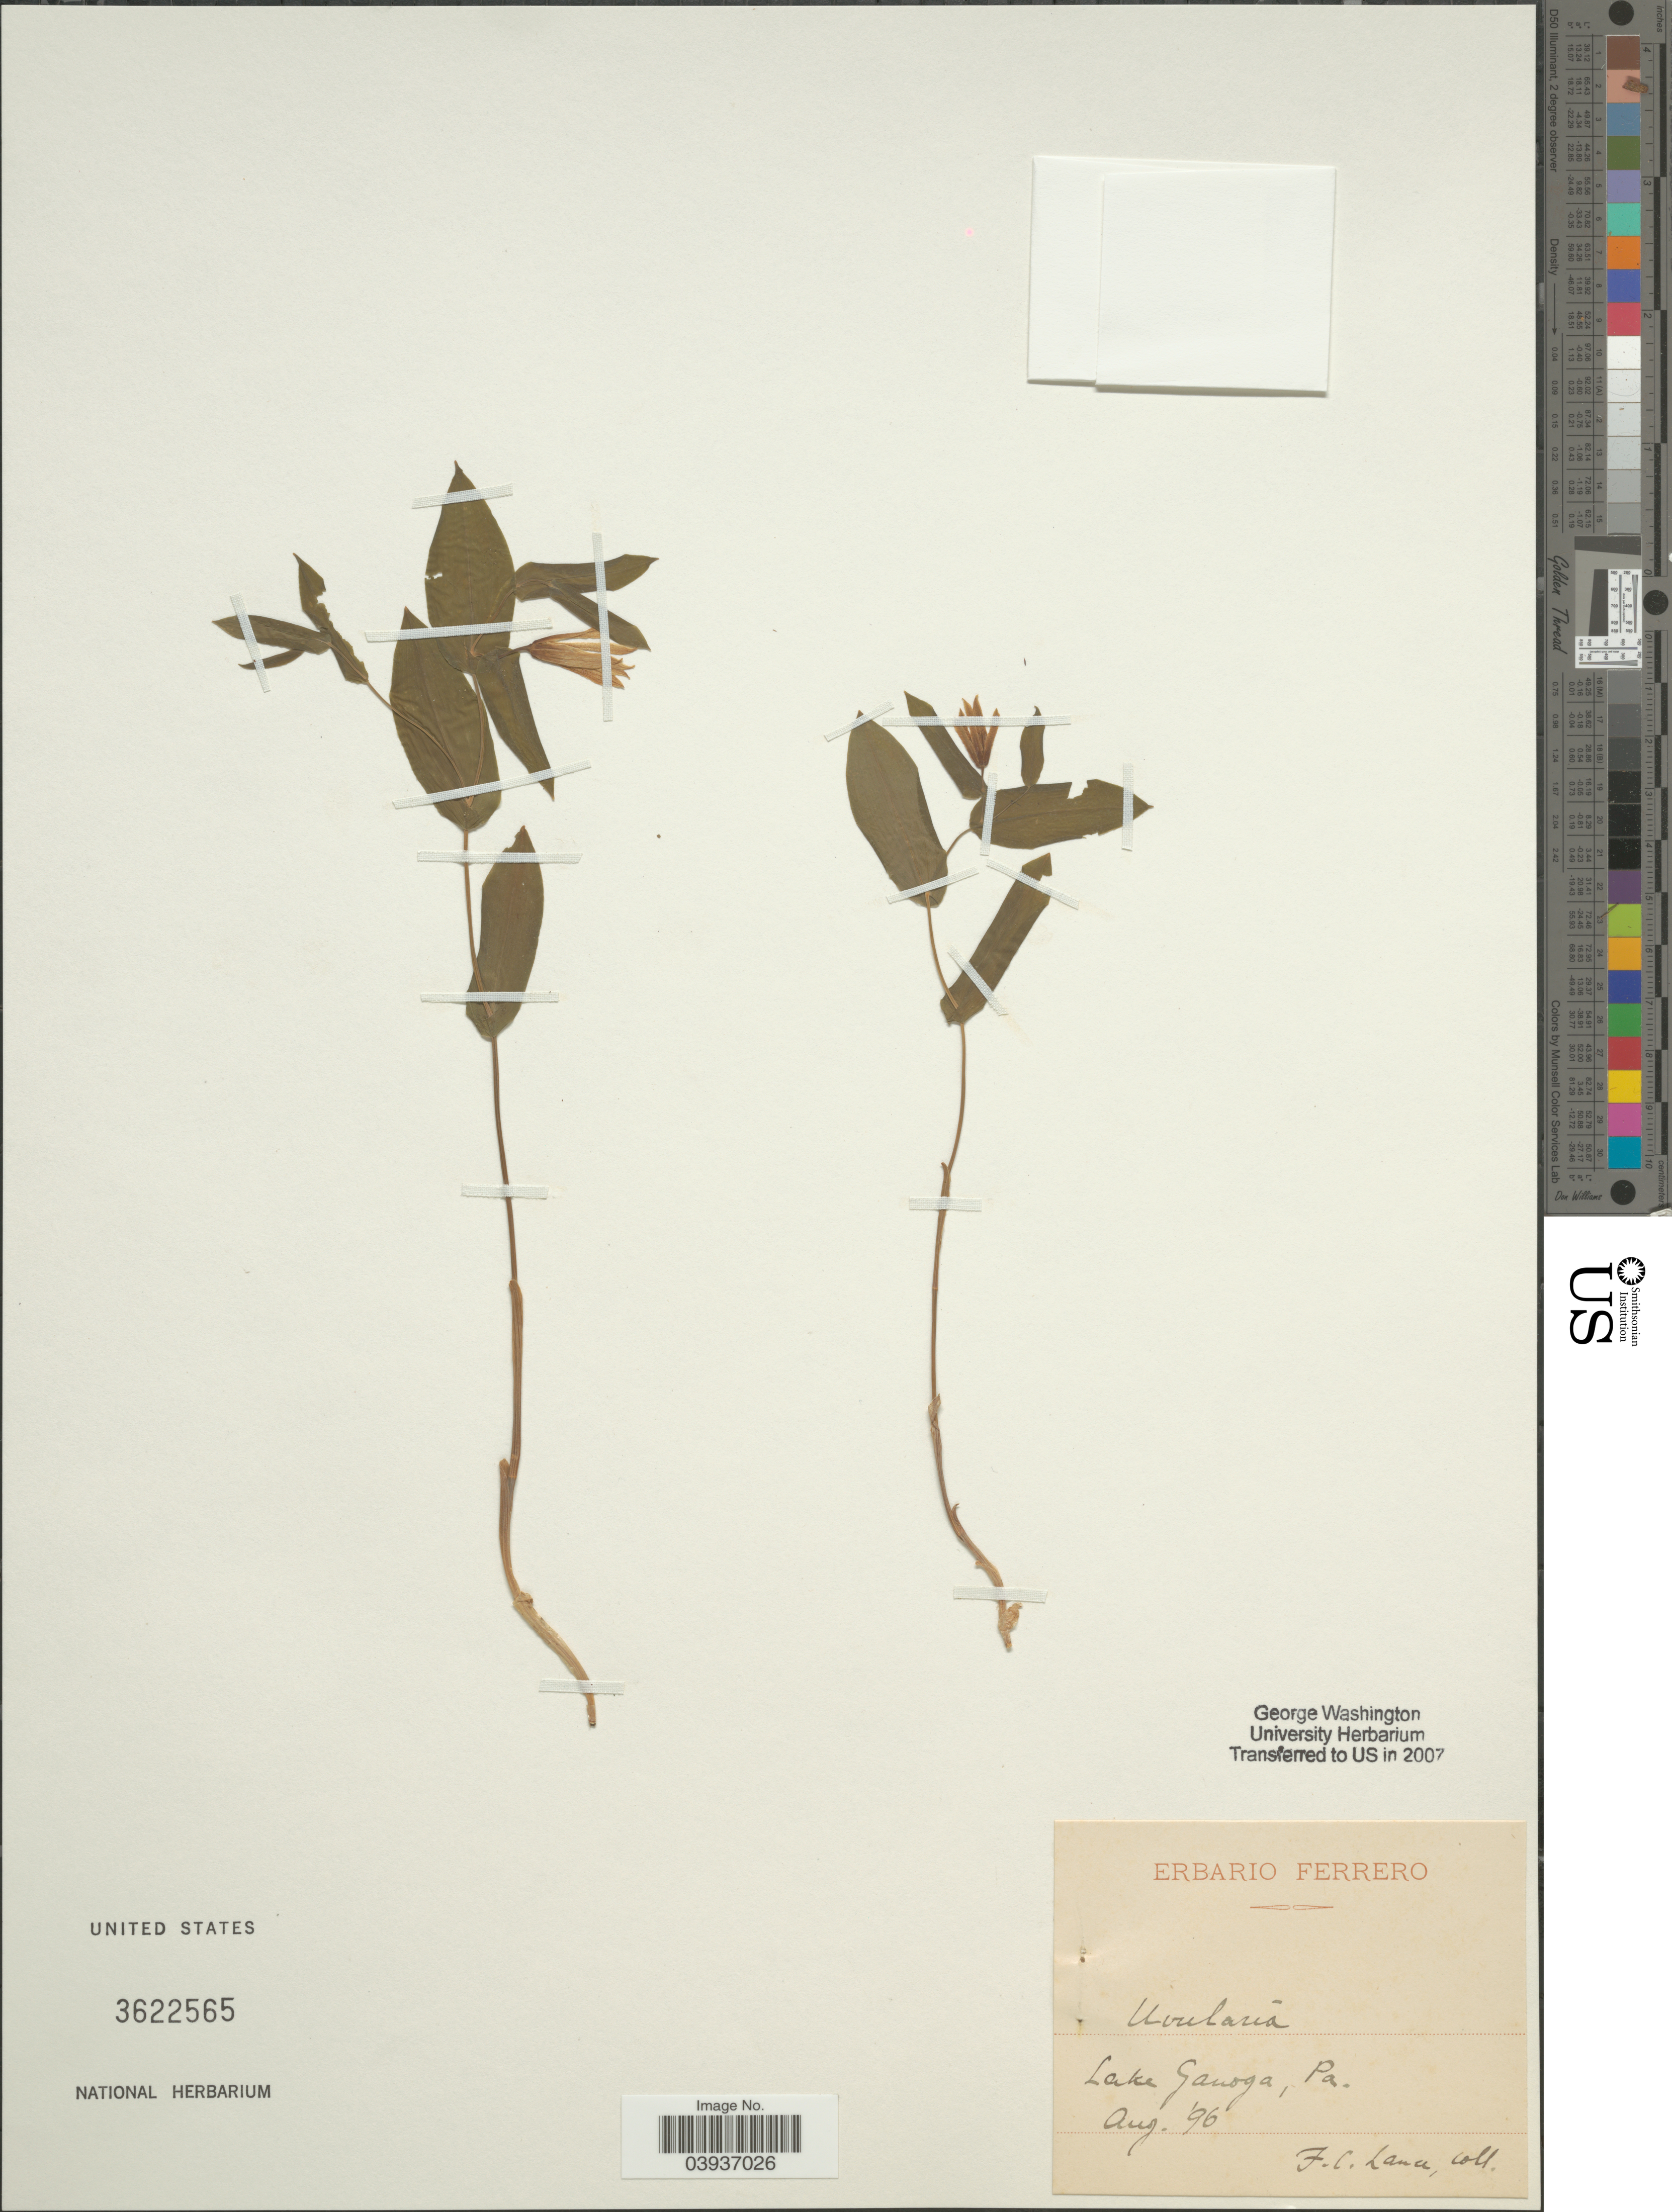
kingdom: Plantae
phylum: Tracheophyta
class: Liliopsida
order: Liliales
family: Colchicaceae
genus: Uvularia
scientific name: Uvularia sp.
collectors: F. Lance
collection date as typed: Transcribed d/m/y: /8/96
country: United States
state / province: Pennsylvania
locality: Lake Ganoga.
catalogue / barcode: US 3622565